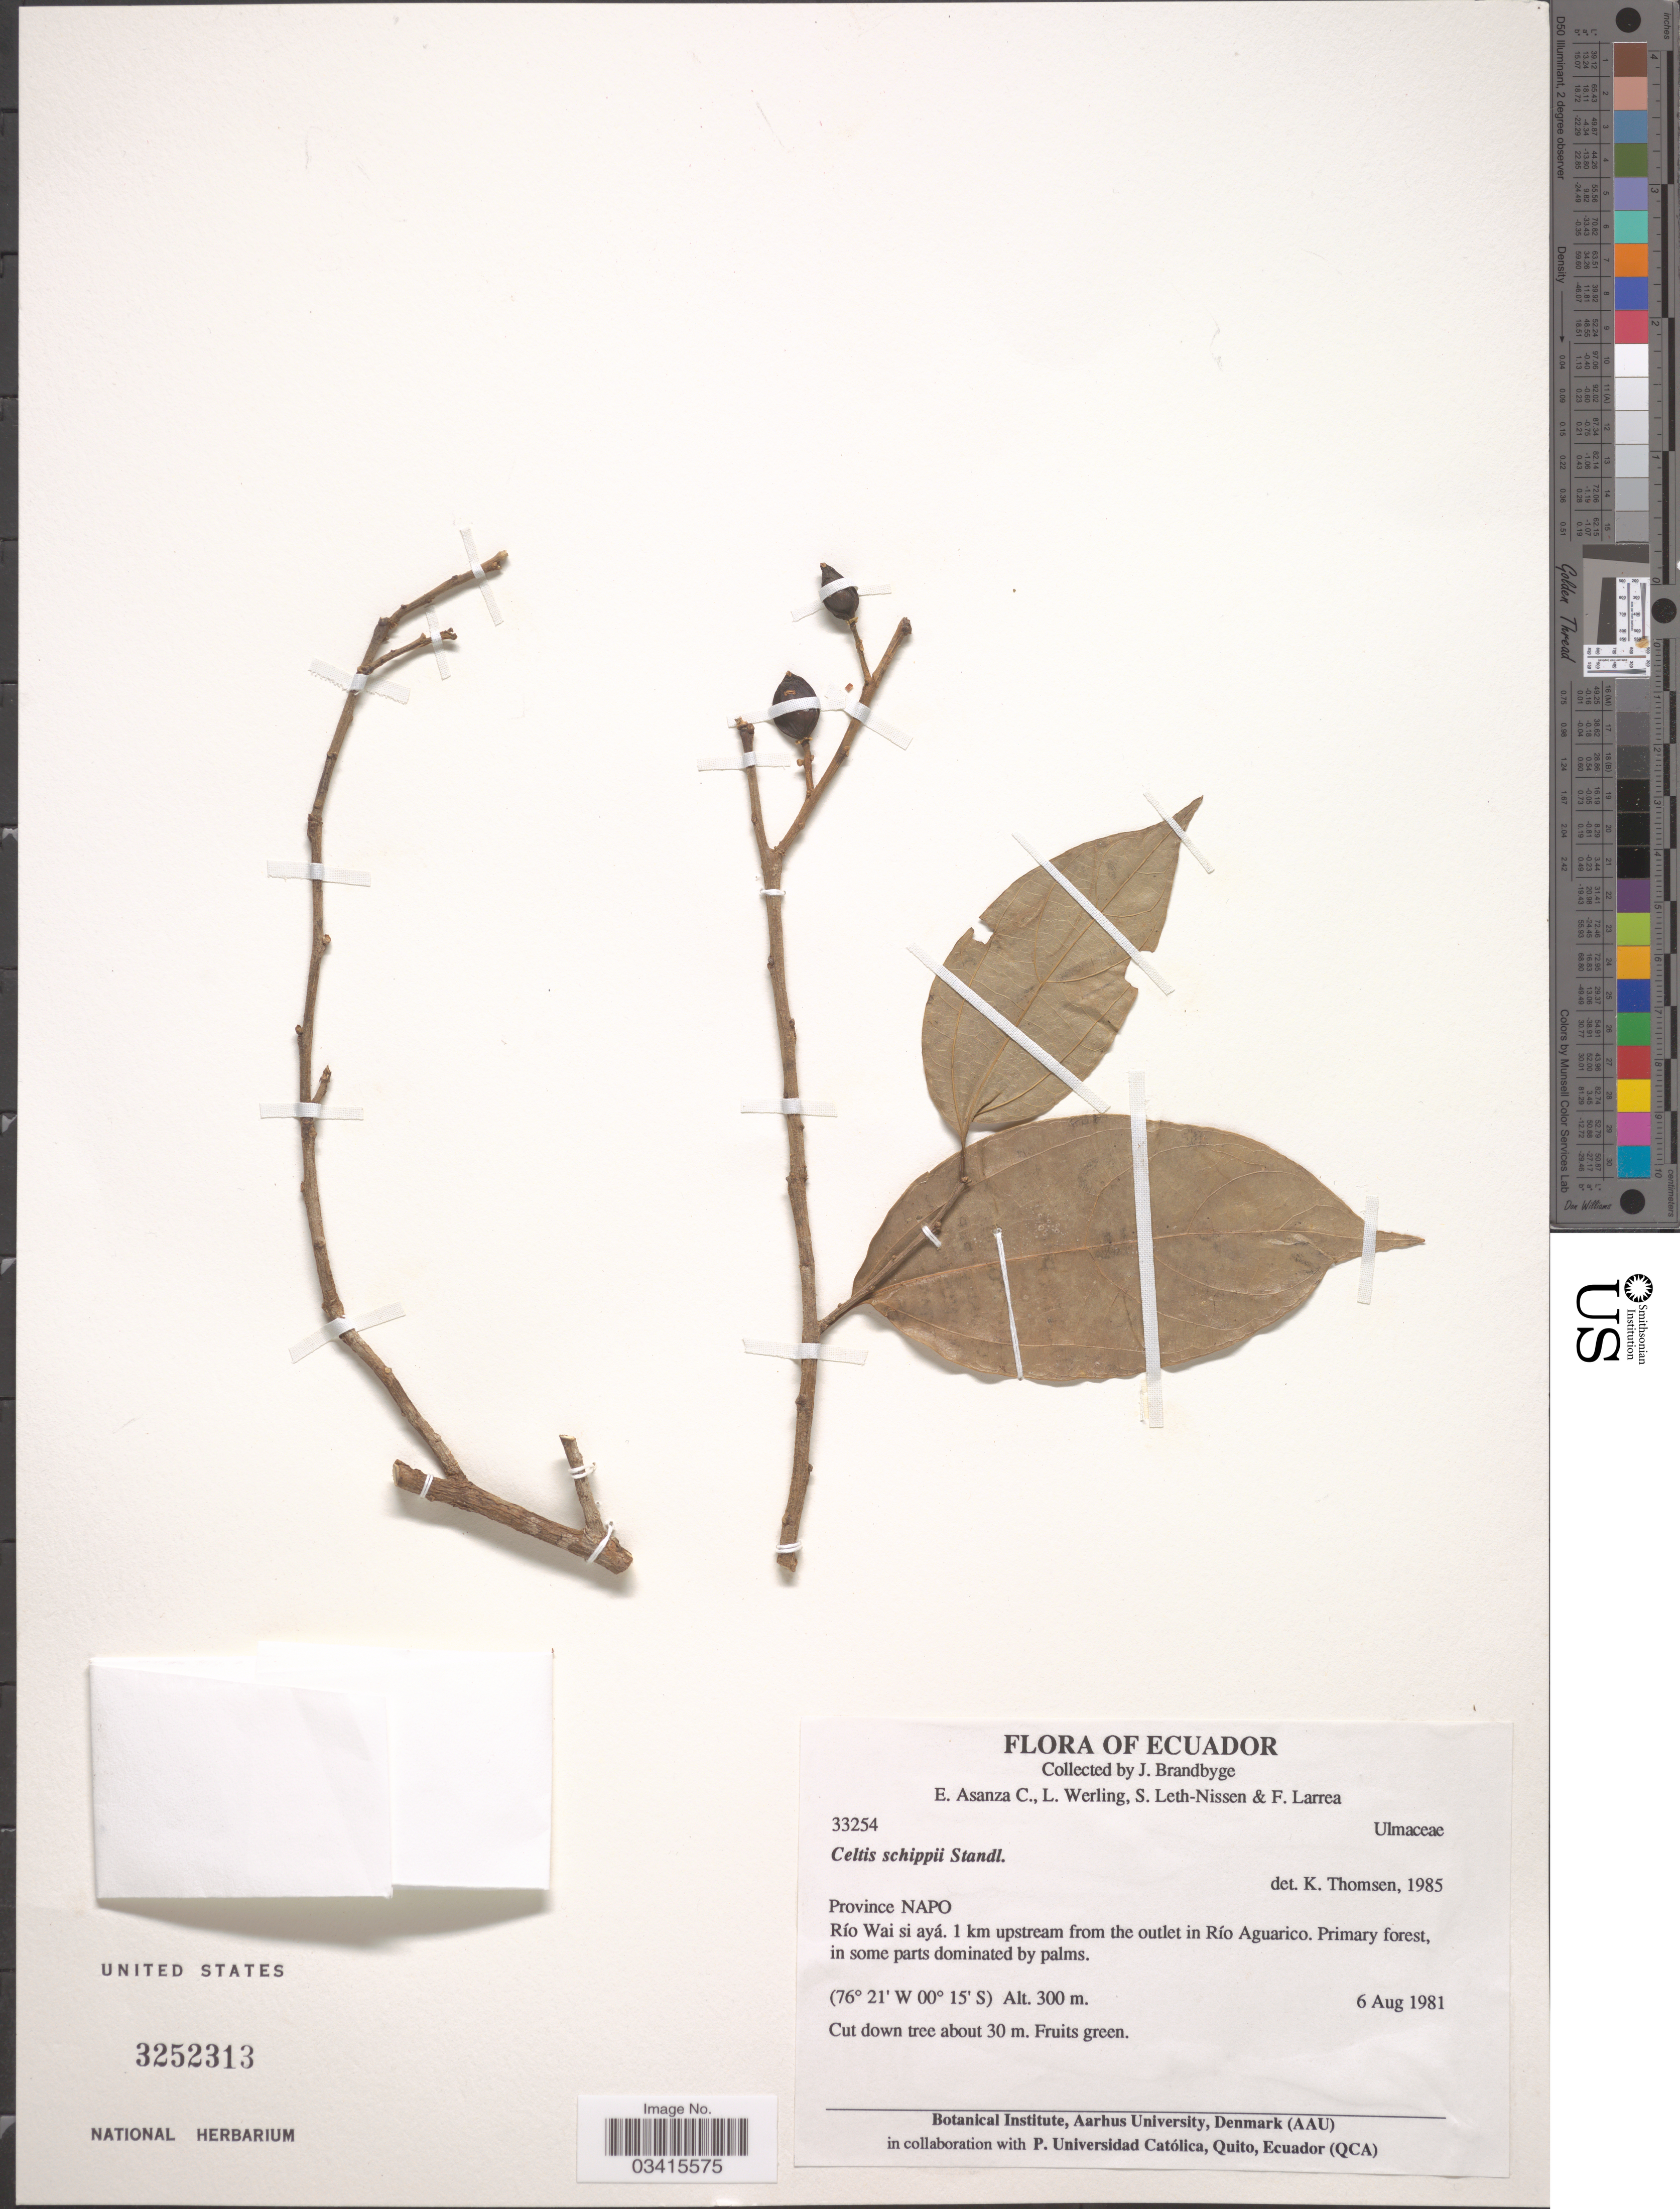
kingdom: Plantae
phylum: Tracheophyta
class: Magnoliopsida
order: Rosales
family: Cannabaceae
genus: Celtis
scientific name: Celtis schippii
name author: Standl.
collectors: J. Brandbyge, E. Asanza C., L. Werling, S. Leth-Nissen & F. Larrea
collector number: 33254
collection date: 1981-08-06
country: Ecuador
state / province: Napo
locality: Río Wai si ayá. 1 km upstream from the outlet in Río Aguarico.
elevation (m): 300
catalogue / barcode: US 3252313